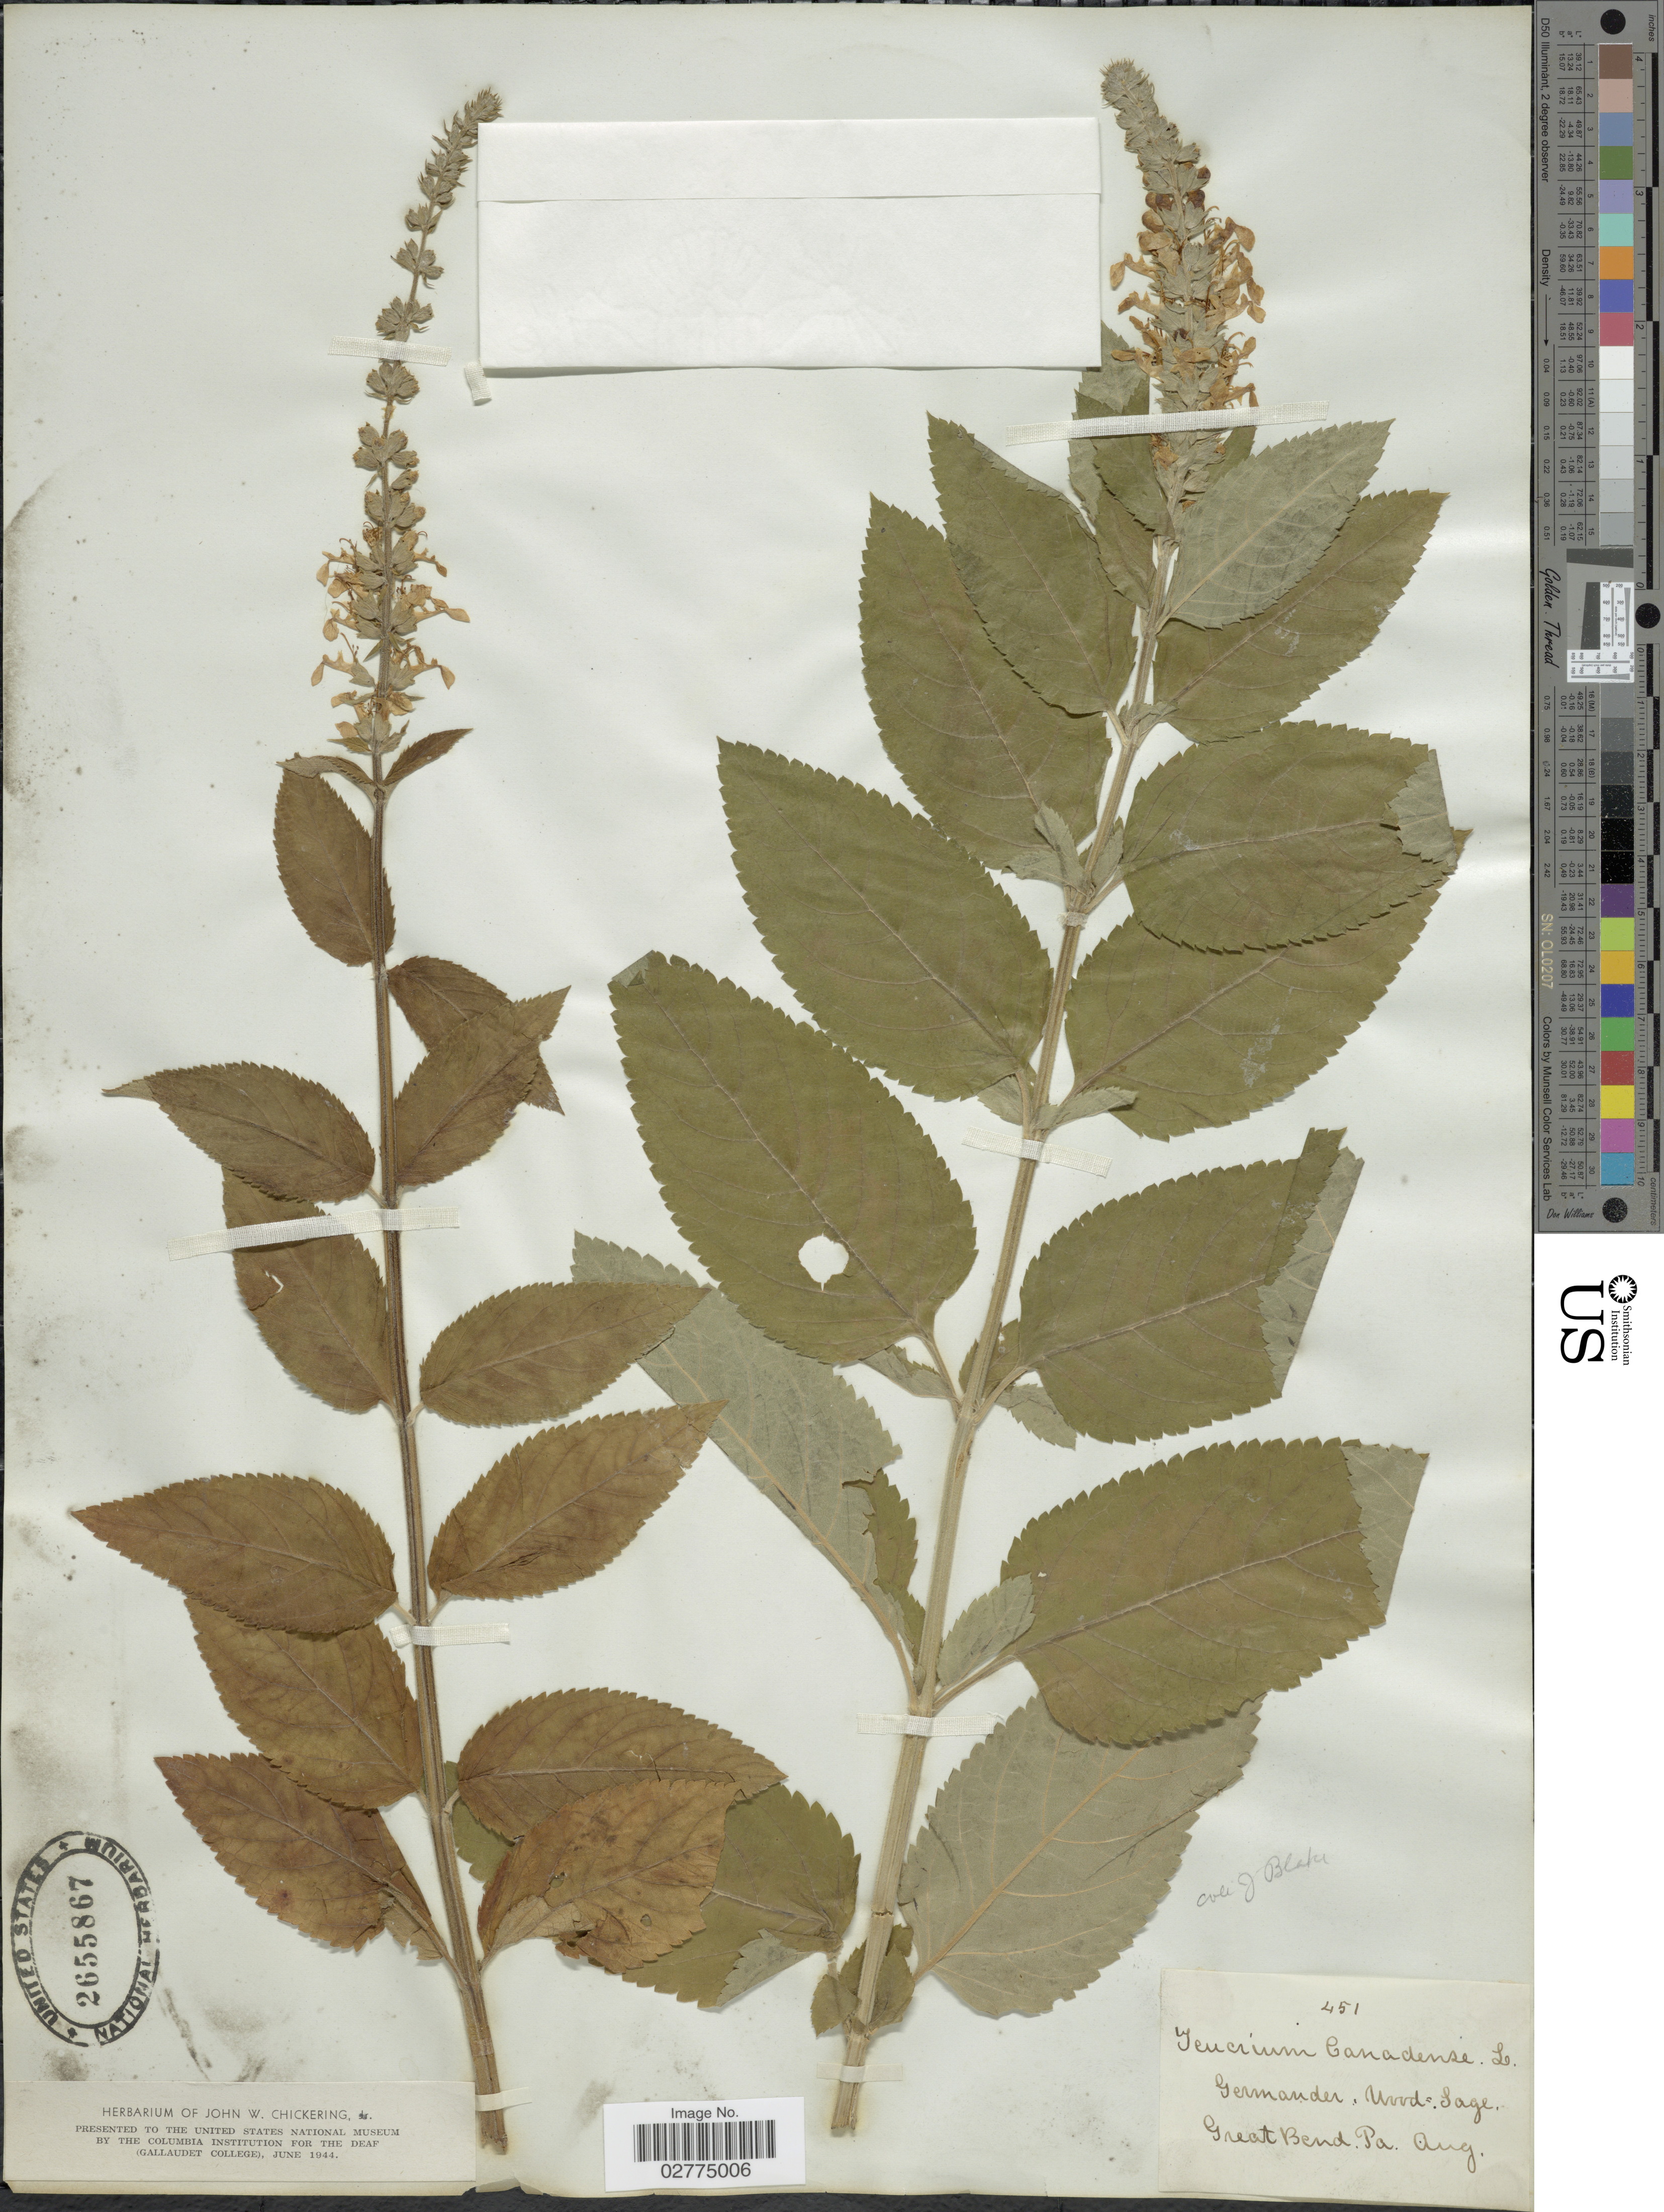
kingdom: Plantae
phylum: Tracheophyta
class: Magnoliopsida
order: Lamiales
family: Lamiaceae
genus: Teucrium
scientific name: Teucrium canadense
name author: L.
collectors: J. Blake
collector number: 451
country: United States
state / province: Pennsylvania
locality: Great Bend.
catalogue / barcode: US 2655867